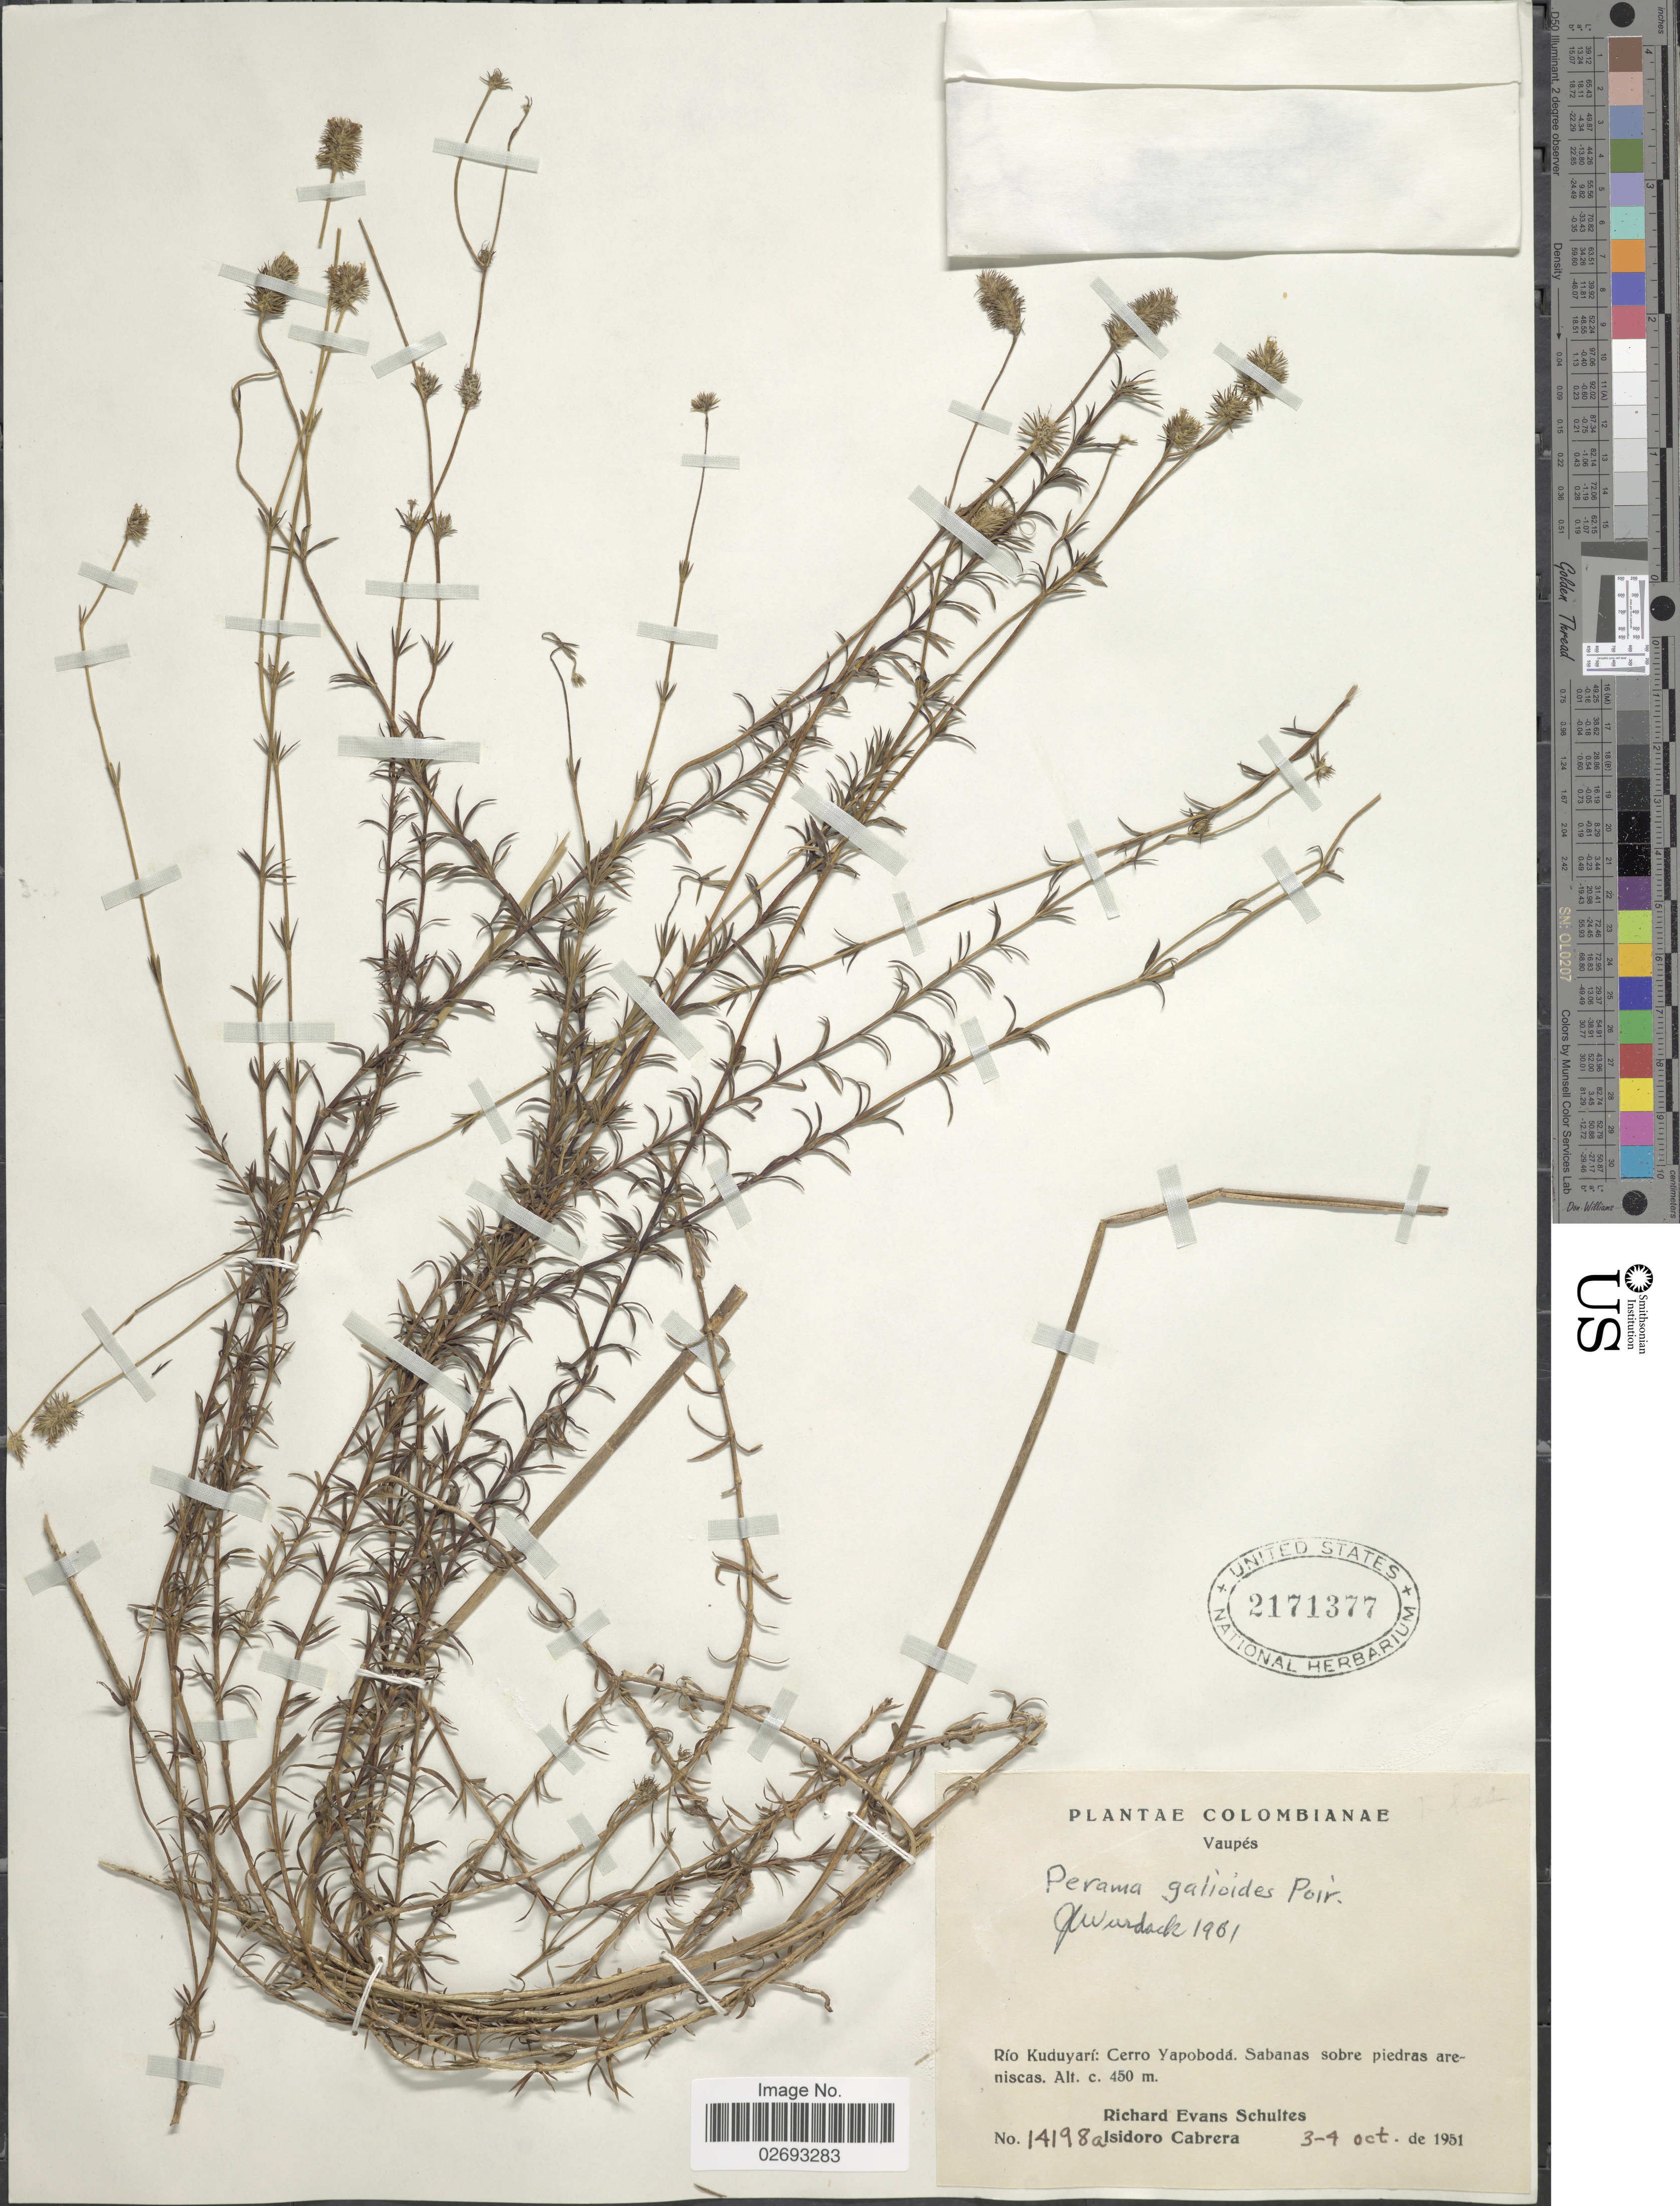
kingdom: Plantae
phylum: Tracheophyta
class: Magnoliopsida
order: Gentianales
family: Rubiaceae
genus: Perama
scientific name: Perama galioides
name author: (Kunth) Poir.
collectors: R. E. Schultes & I. Cabrera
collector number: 14198a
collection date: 1951-10-03/1951-10-04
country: Colombia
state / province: Vaupés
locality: Rio Kuduyari: Cerro Yaboboda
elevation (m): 450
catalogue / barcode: US 2171377